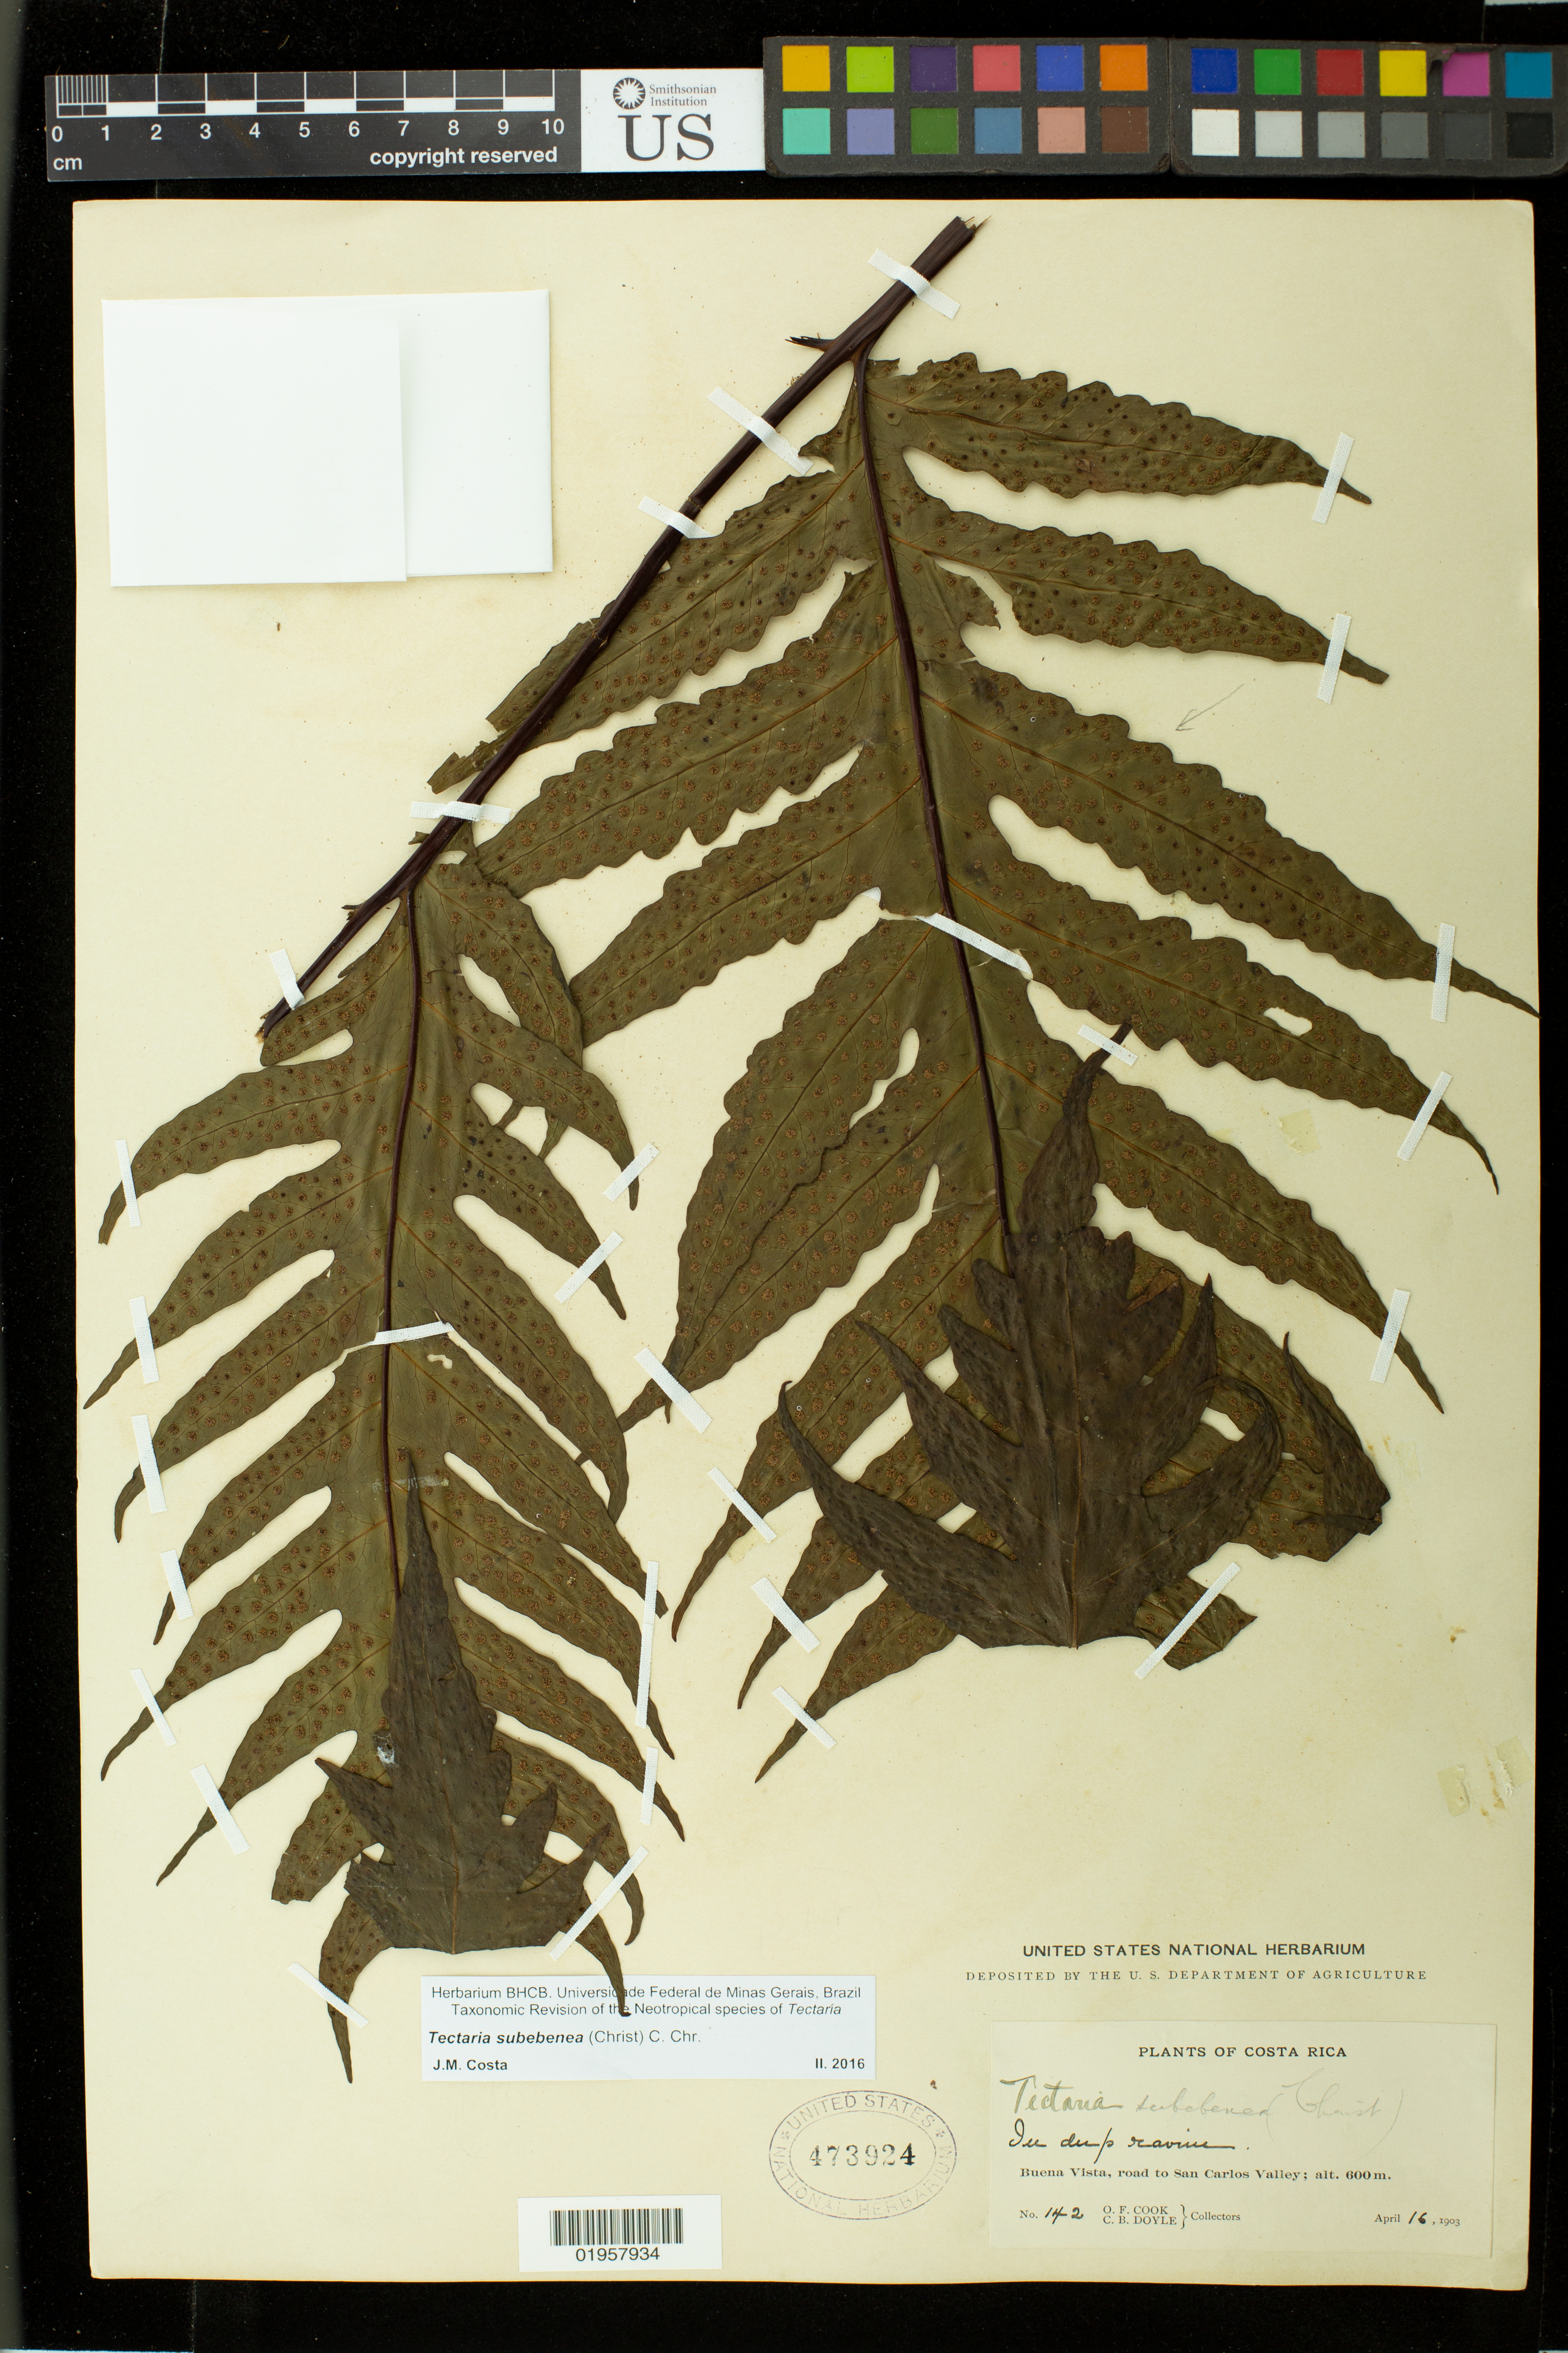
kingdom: Plantae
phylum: Tracheophyta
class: Polypodiopsida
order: Polypodiales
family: Tectariaceae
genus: Tectaria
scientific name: Tectaria subebenea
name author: (Christ) C. Chr.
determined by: Costa, J. M.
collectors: O. F. Cook & C. Doyle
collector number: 142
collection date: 1903-04-16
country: Costa Rica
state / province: Alajuela (?)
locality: Buena Vista, road to San Carlos Valley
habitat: In deep ravine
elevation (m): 600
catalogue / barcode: US 473924